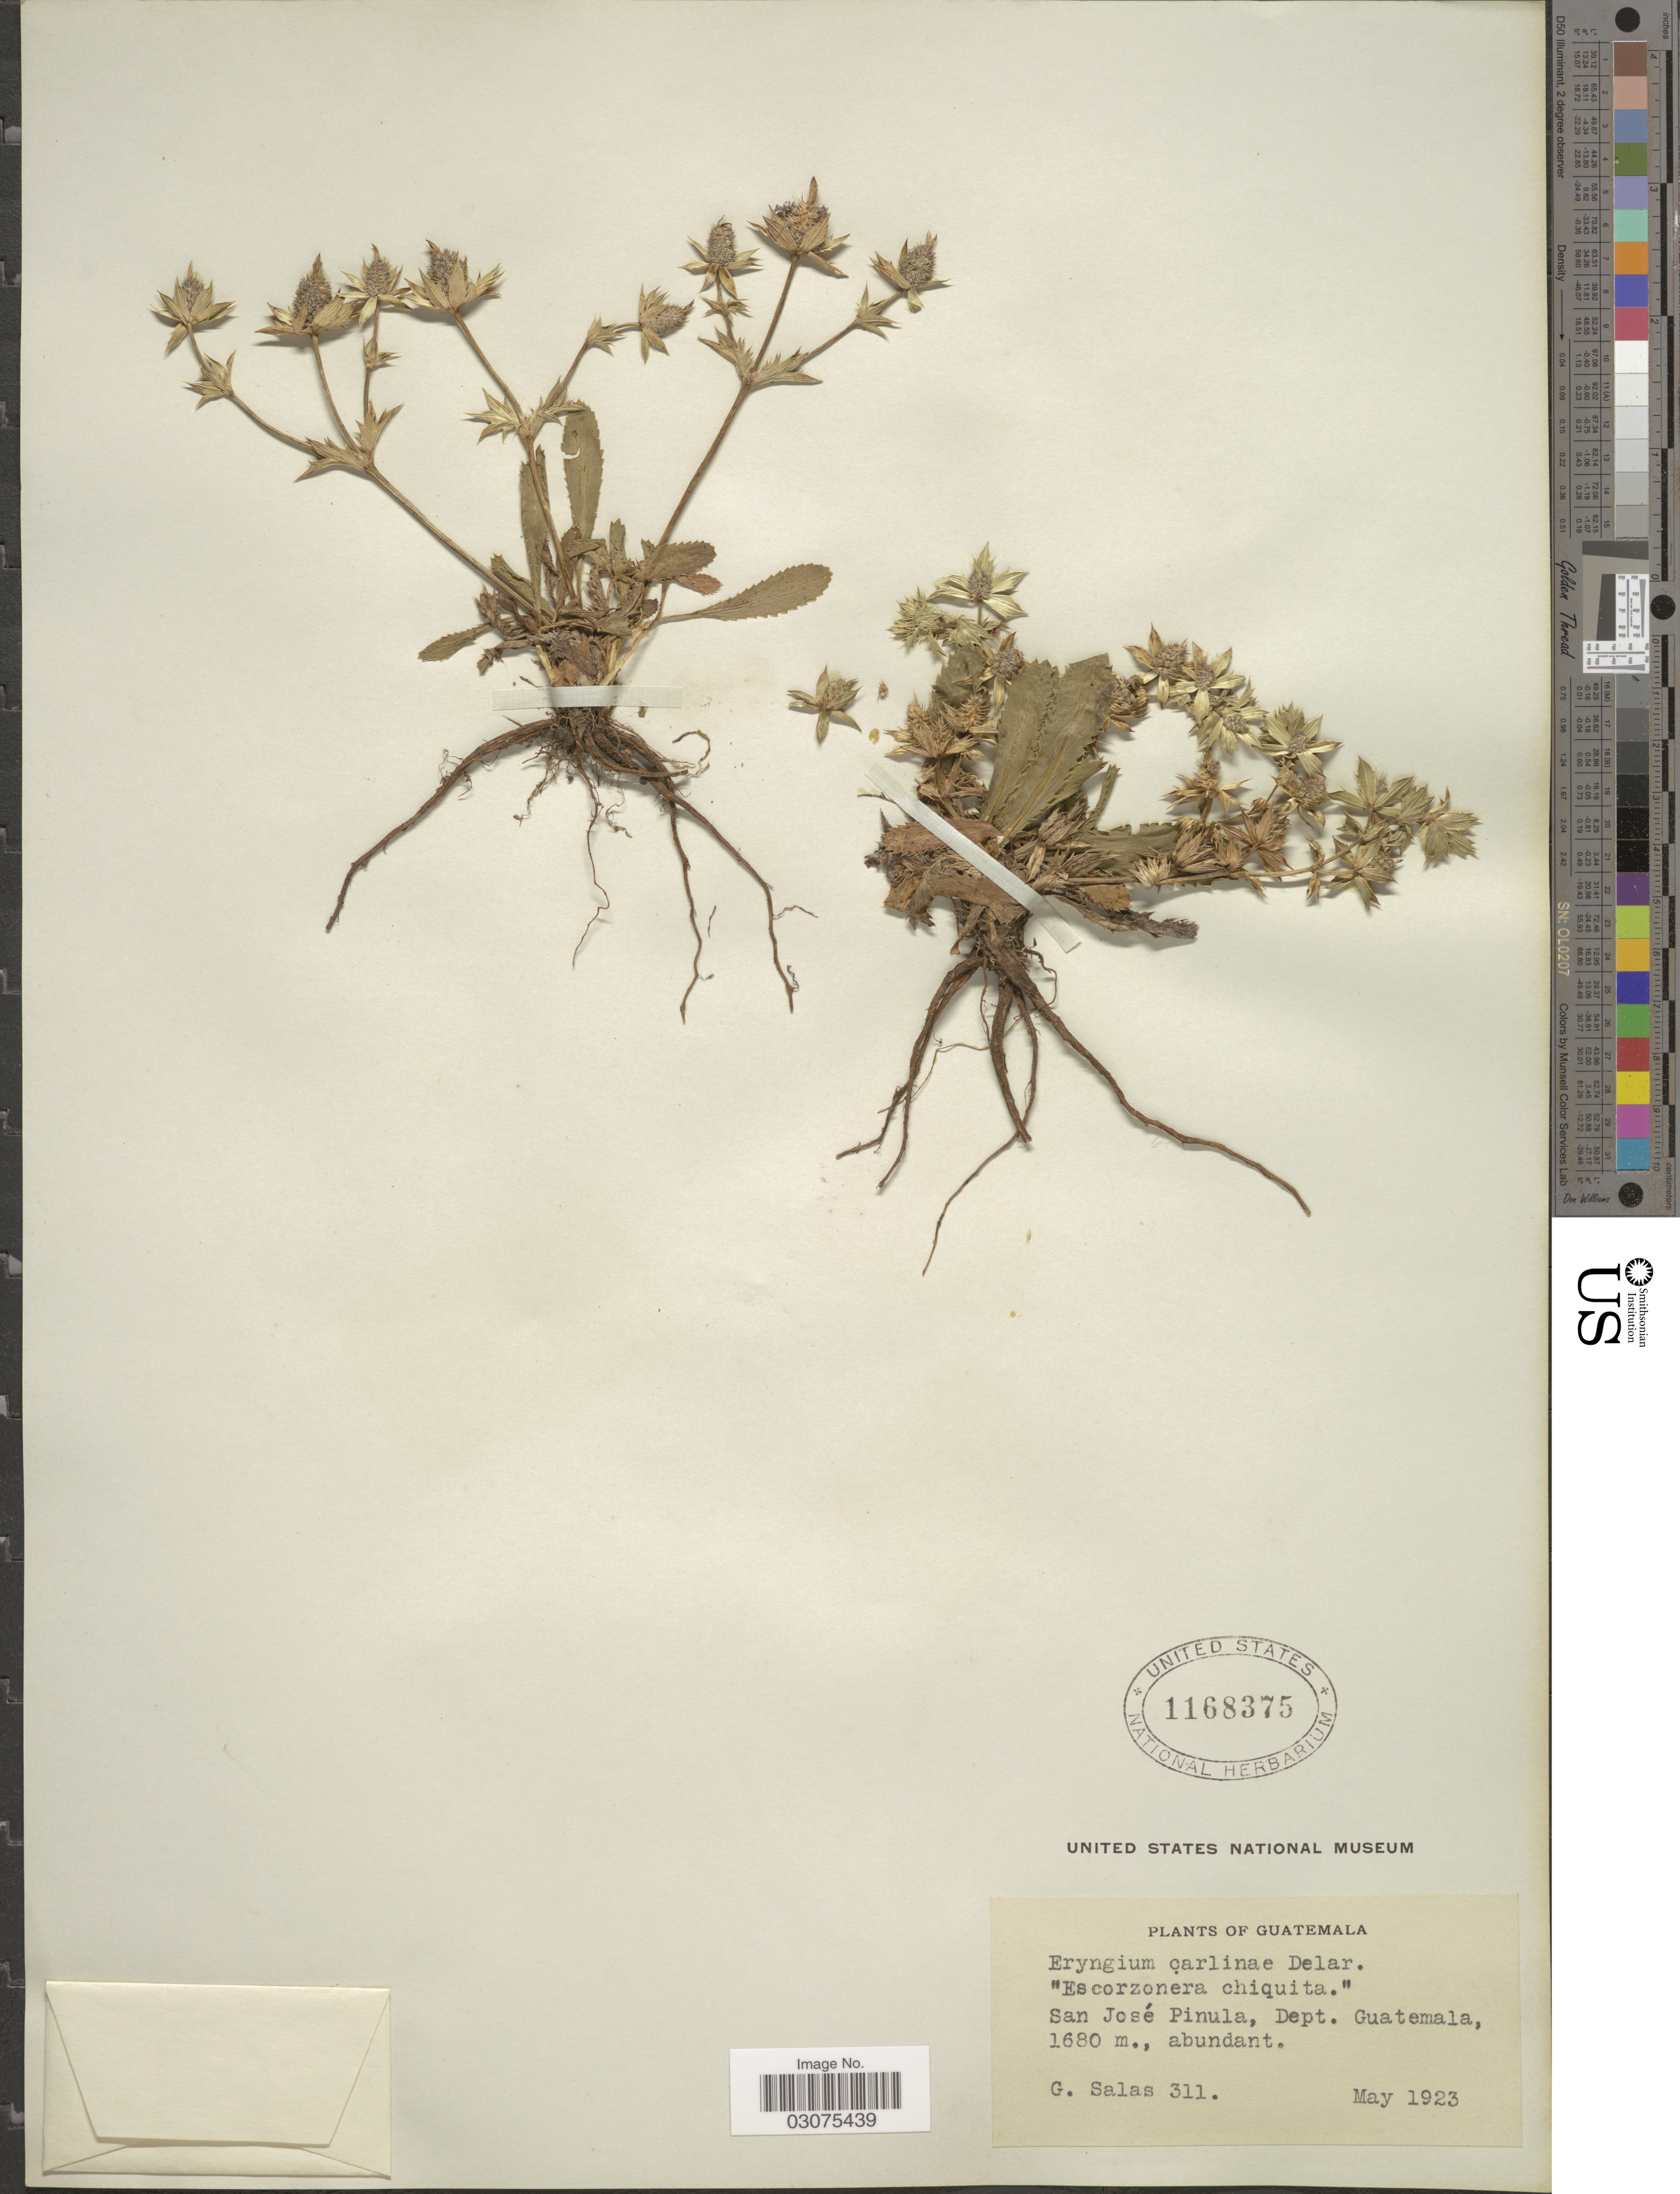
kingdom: Plantae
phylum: Tracheophyta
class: Magnoliopsida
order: Apiales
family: Apiaceae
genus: Eryngium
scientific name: Eryngium carlinae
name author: F. Delaroche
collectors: G. Salas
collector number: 311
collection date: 1923-05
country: Guatemala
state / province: Guatemala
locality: San José Pinula, Dept. Guatemala.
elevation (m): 1680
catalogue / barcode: US 1168375